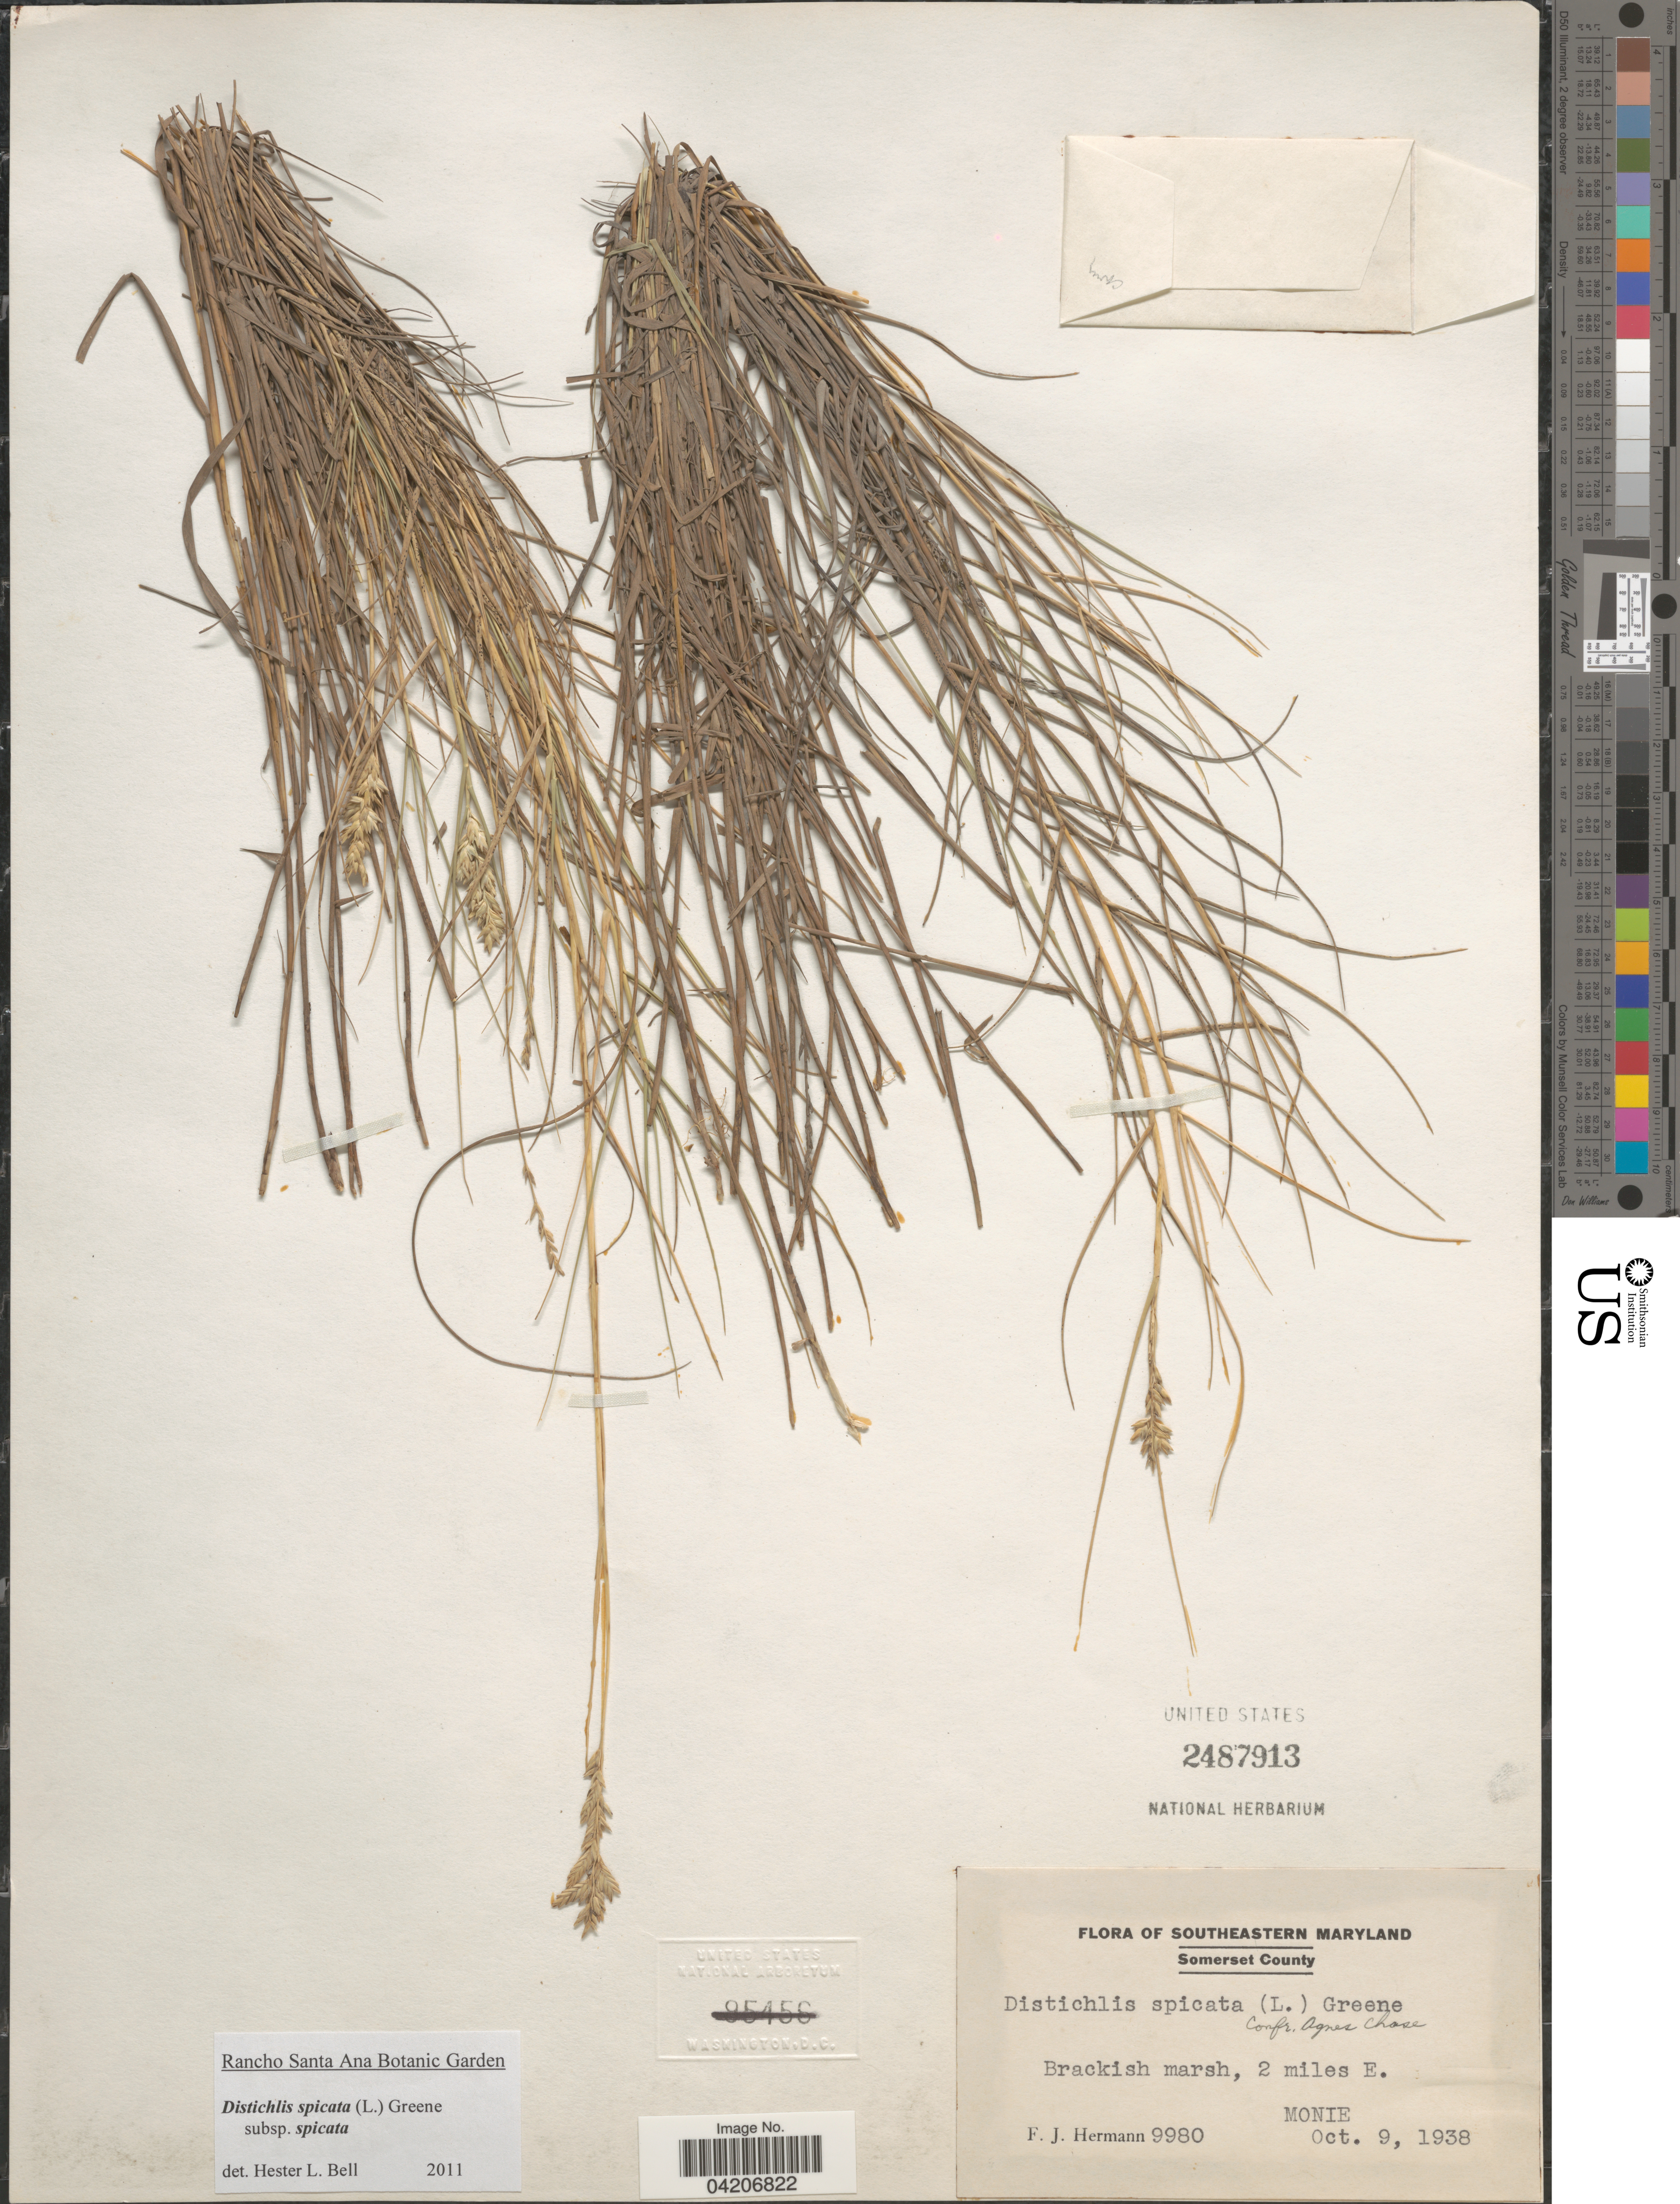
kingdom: Plantae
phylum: Tracheophyta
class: Liliopsida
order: Poales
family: Poaceae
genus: Distichlis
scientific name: Distichlis spicata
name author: (L.) Greene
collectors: F. J. Hermann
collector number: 9980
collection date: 1938-10-09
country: United States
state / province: Maryland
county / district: Somerset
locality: Southeastern Maryland. Somerset County. Brackish marsh, 2 miles E. Monie.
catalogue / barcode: US 2487913